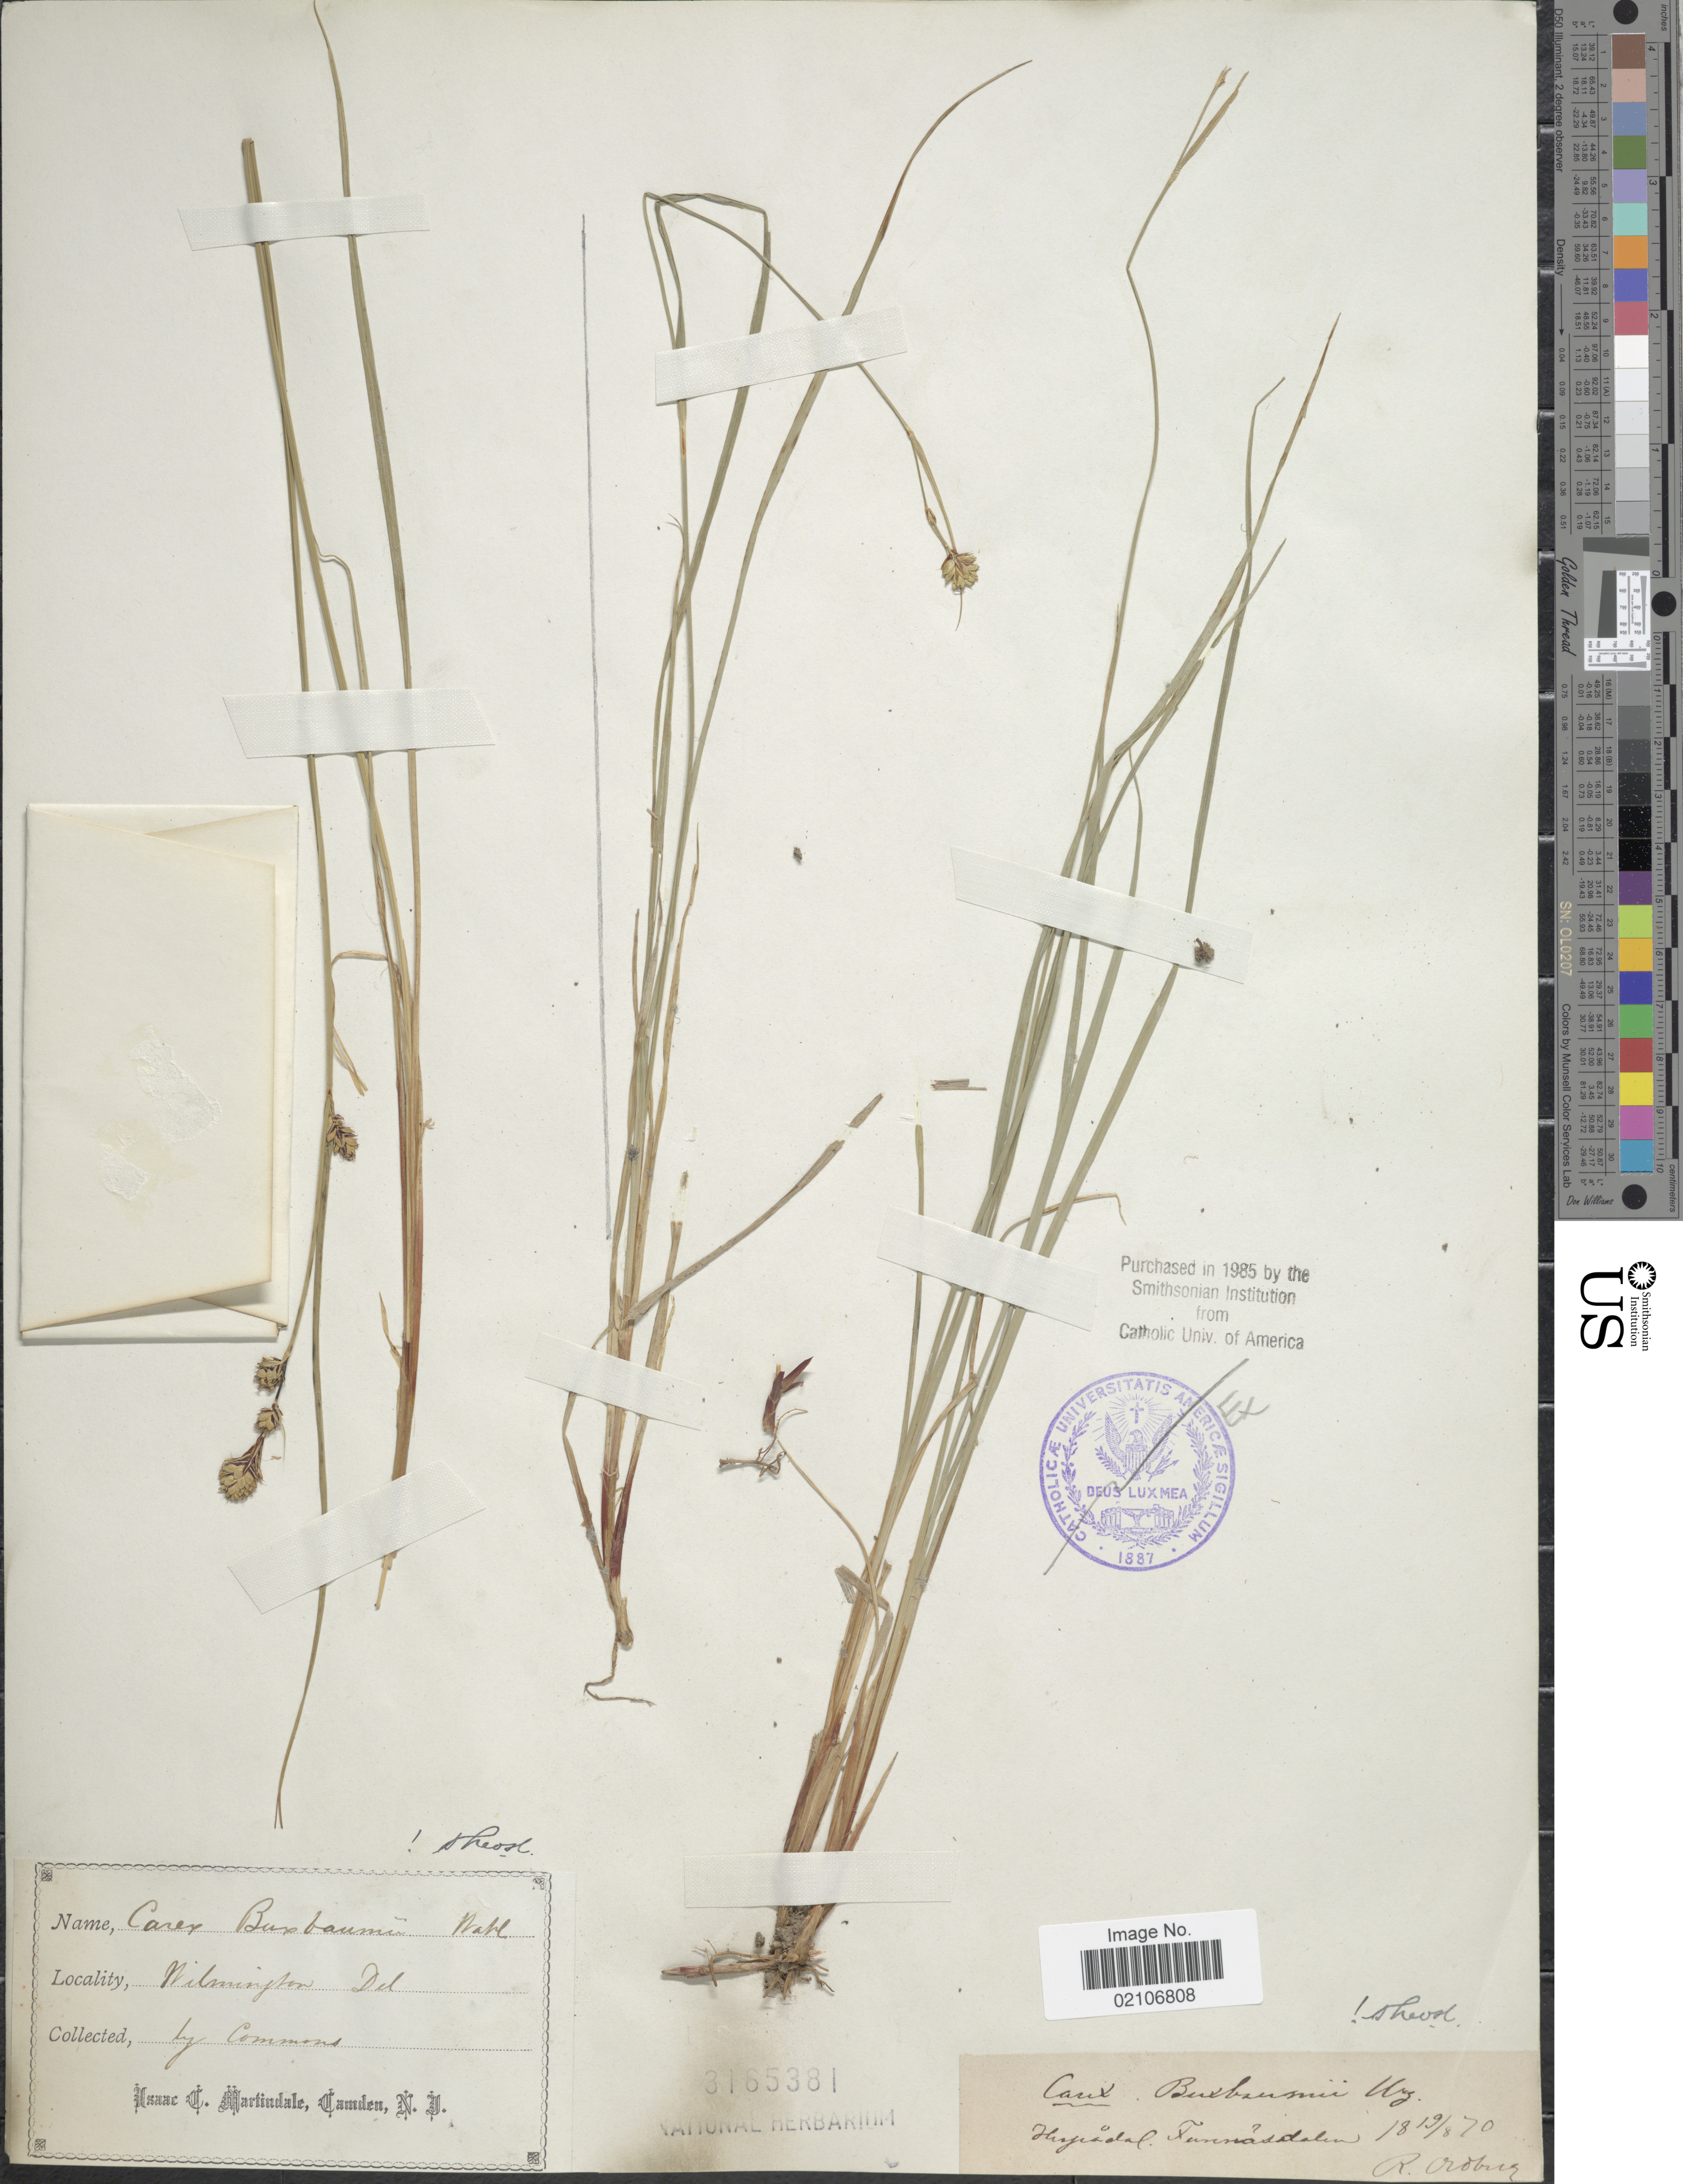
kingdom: Plantae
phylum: Tracheophyta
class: Liliopsida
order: Poales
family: Cyperaceae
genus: Carex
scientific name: Carex buxbaumii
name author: Wahlenb.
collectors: Commons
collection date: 1870-08-19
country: United States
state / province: Delaware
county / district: New Castle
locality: Wilmington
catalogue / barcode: US 3165381